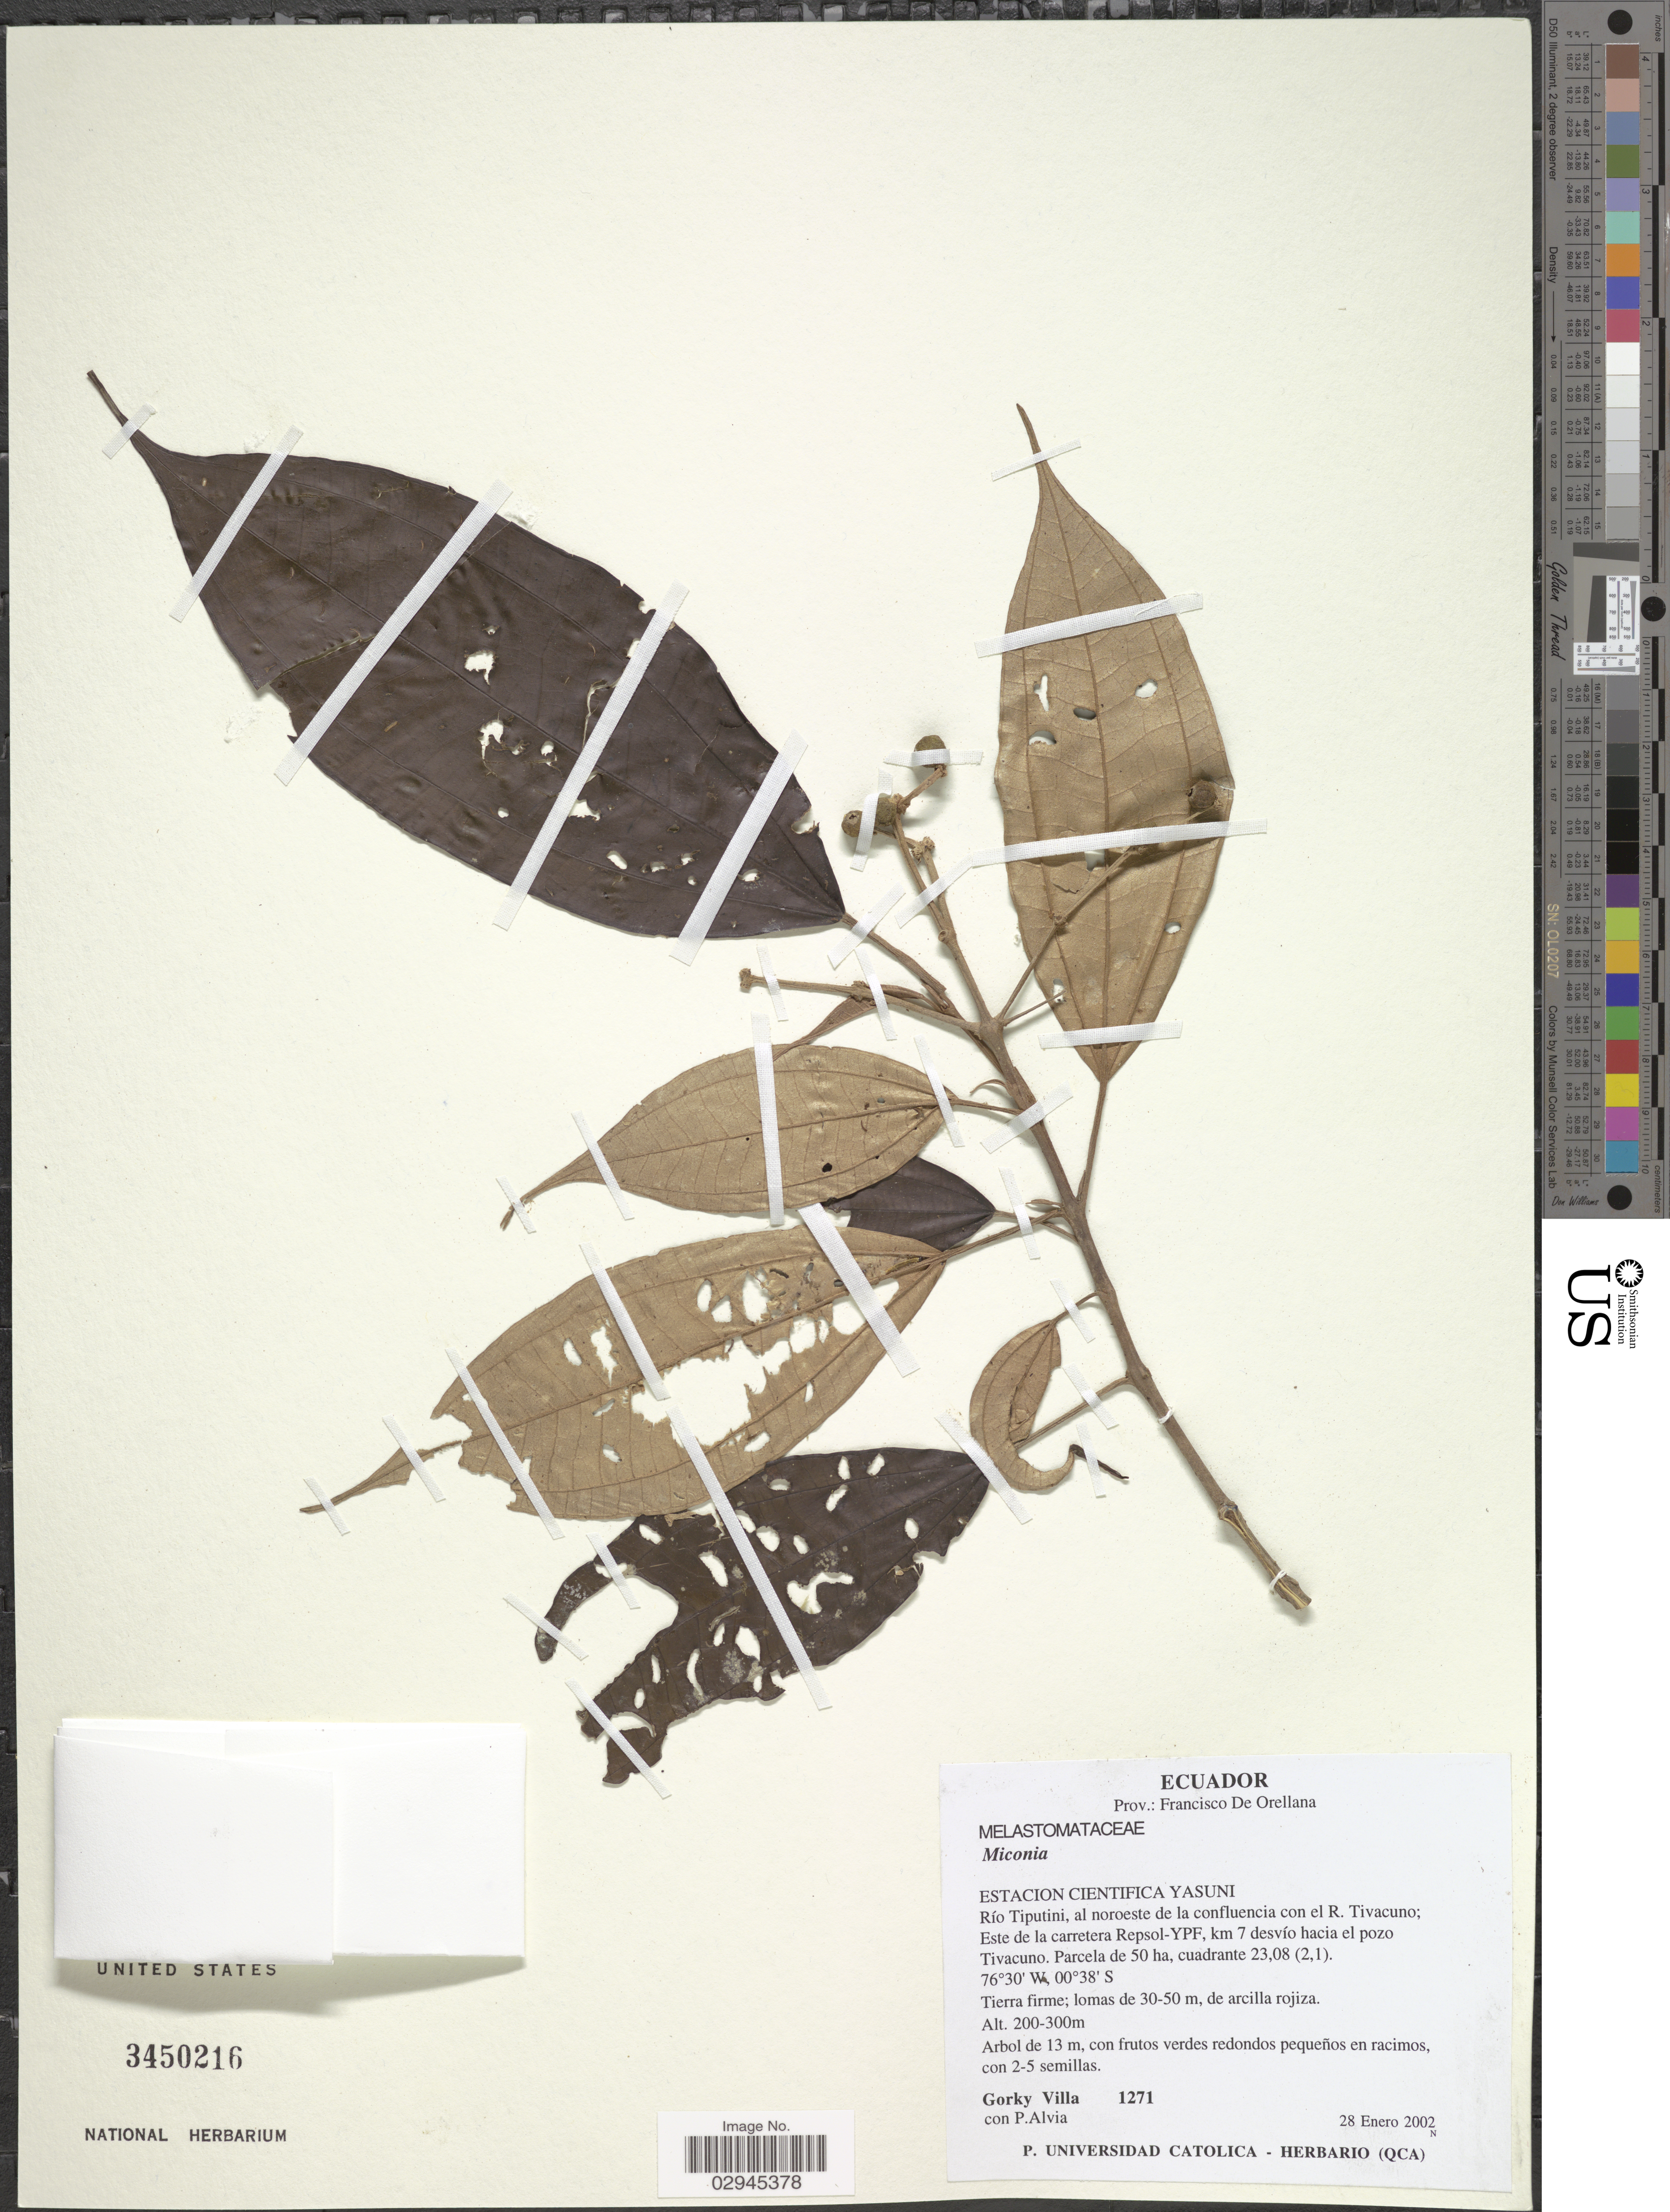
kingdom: Plantae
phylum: Tracheophyta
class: Magnoliopsida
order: Myrtales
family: Melastomataceae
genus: Miconia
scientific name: Miconia sp.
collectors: G. Villa & P. Alvia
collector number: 1271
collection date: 2002-01-28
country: Ecuador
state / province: Orellana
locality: Prov.: Francisco De Orellana. Estacion Cientifica Yasuni. Río Tiputini, al noroeste de la confluencia con el R. Tivacuno; Este de la carretera Repsol-YPF, km 7 desvío hacia el pozo Tivacuno. Parcela de 50 ha, cuadrante 23.08 (2.1).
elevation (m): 200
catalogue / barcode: US 3450216